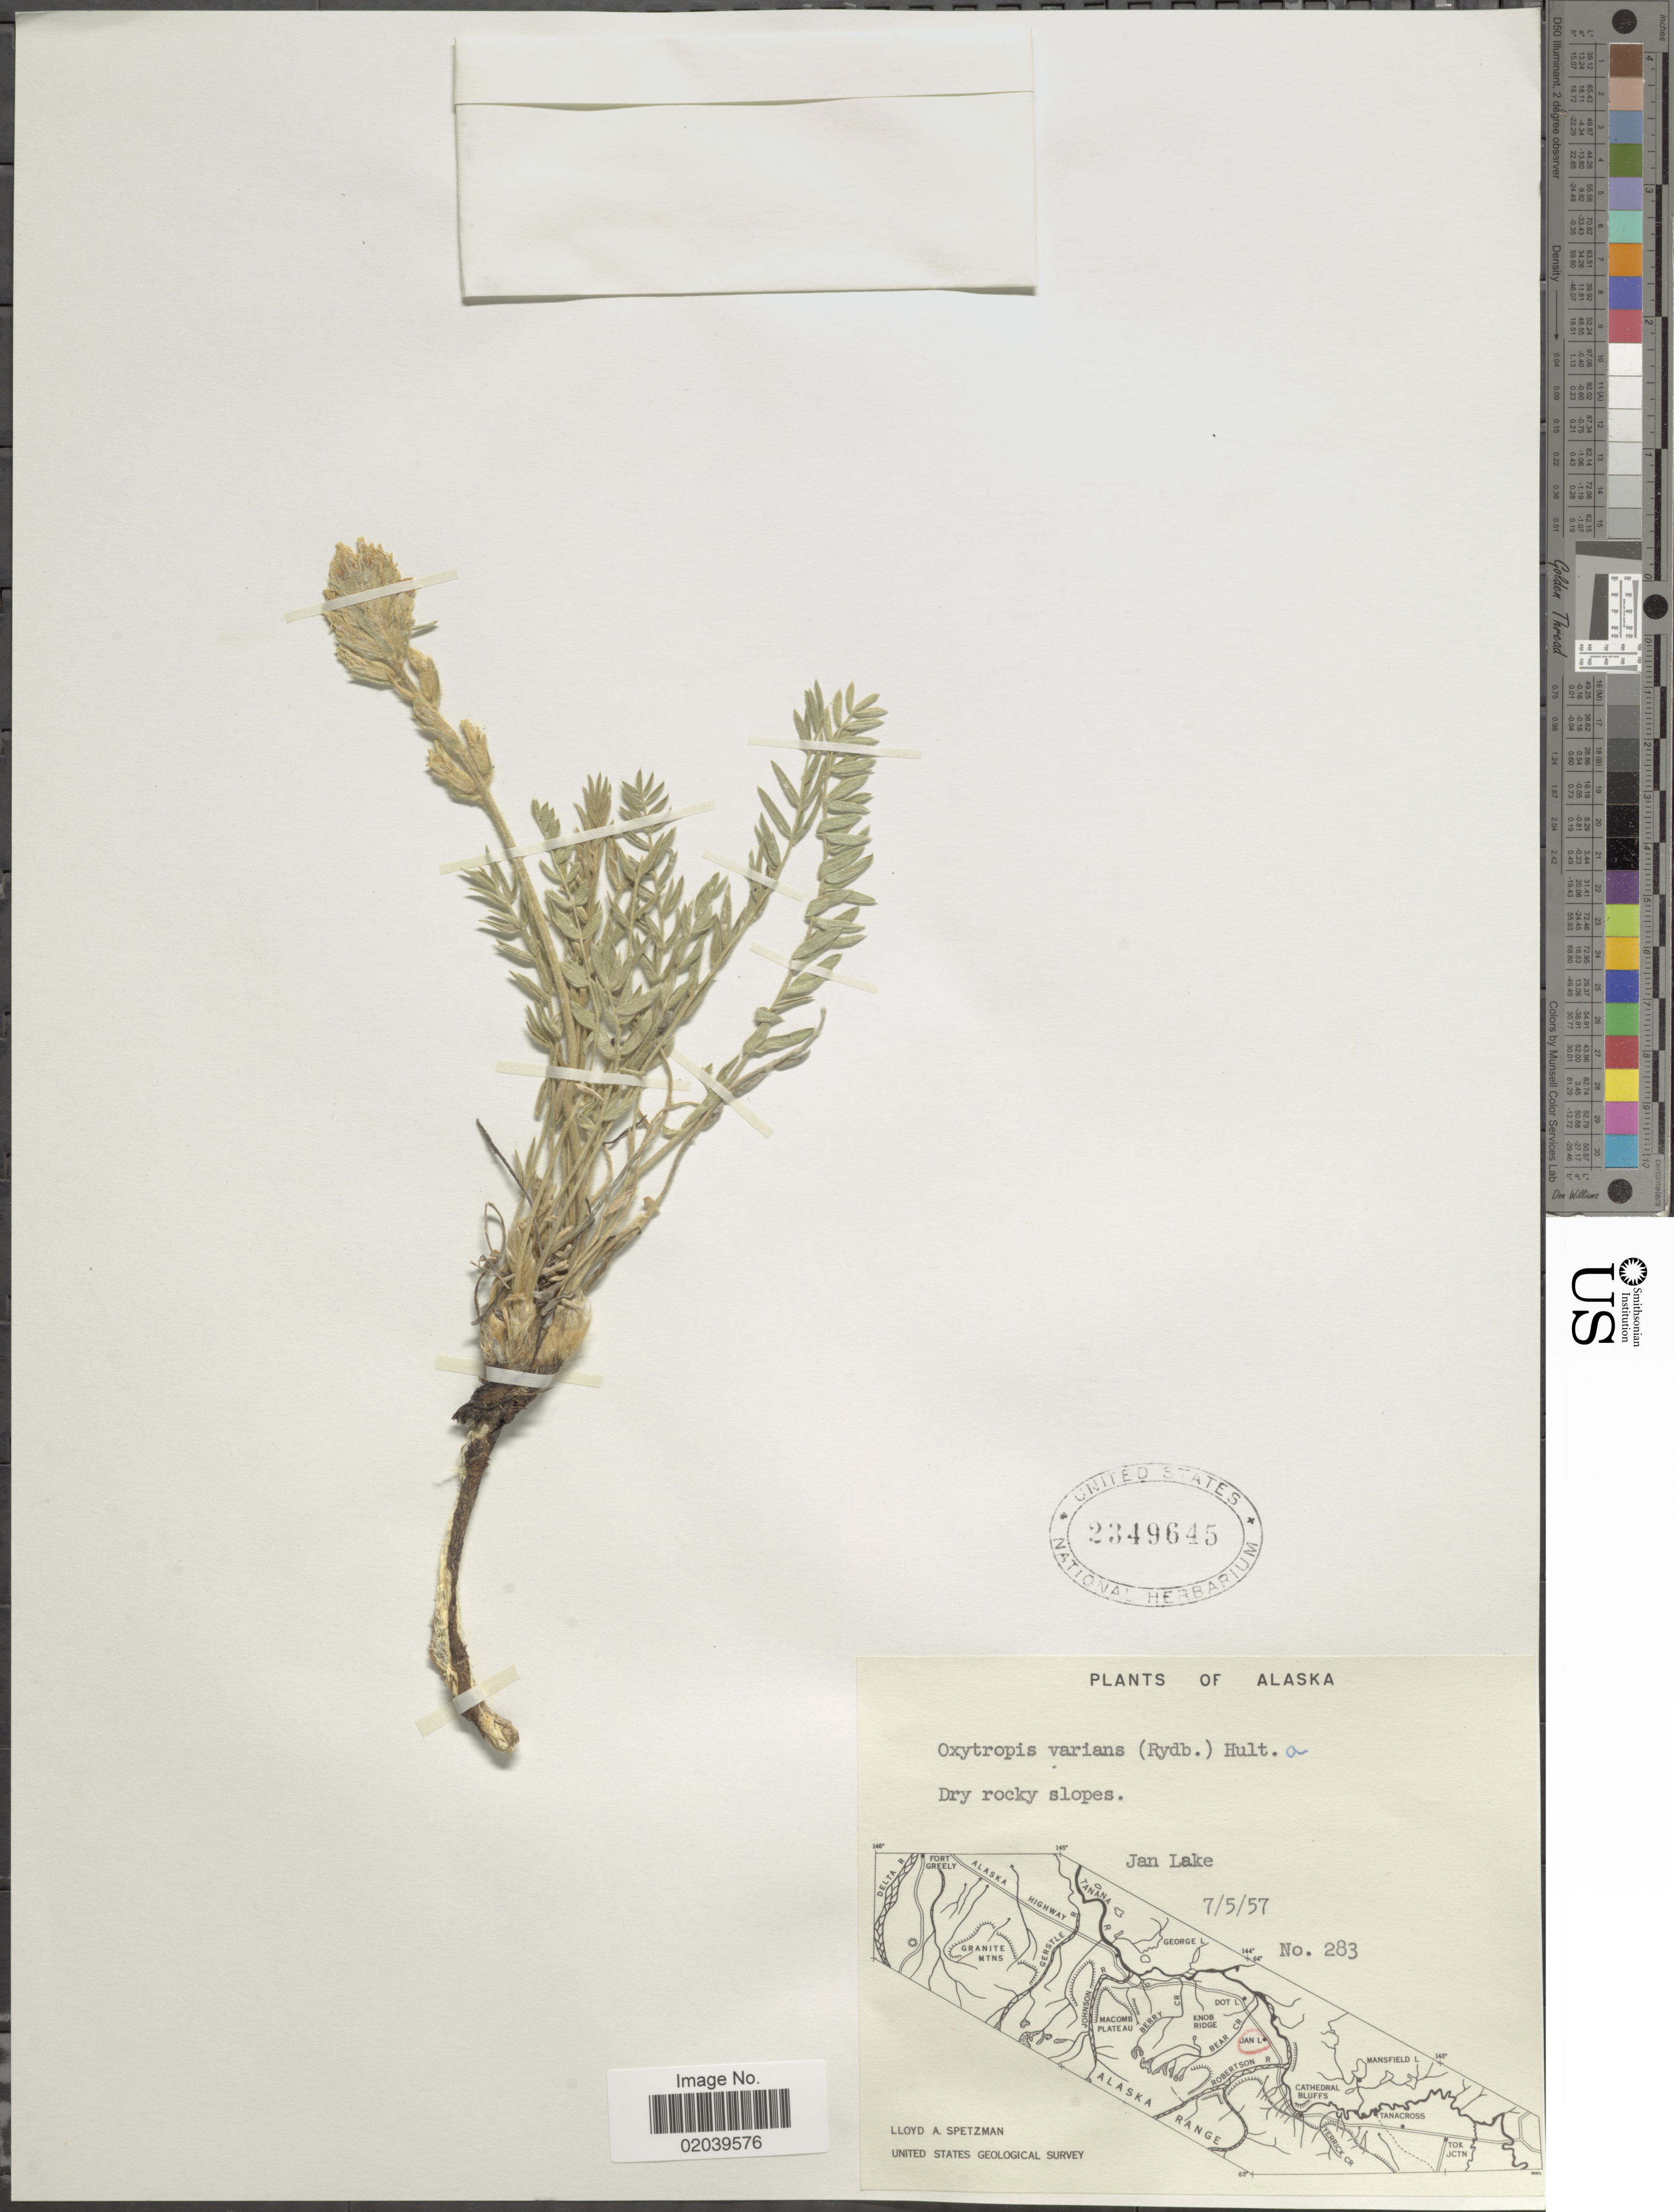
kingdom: Plantae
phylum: Tracheophyta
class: Magnoliopsida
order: Fabales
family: Fabaceae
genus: Oxytropis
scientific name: Oxytropis campestris var. varians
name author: (Rydb.) Barneby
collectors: L. Spetzman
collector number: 283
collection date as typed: Transcribed d/m/y: 5/7/57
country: United States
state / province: Alaska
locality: Jan Lake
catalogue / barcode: US 2349645